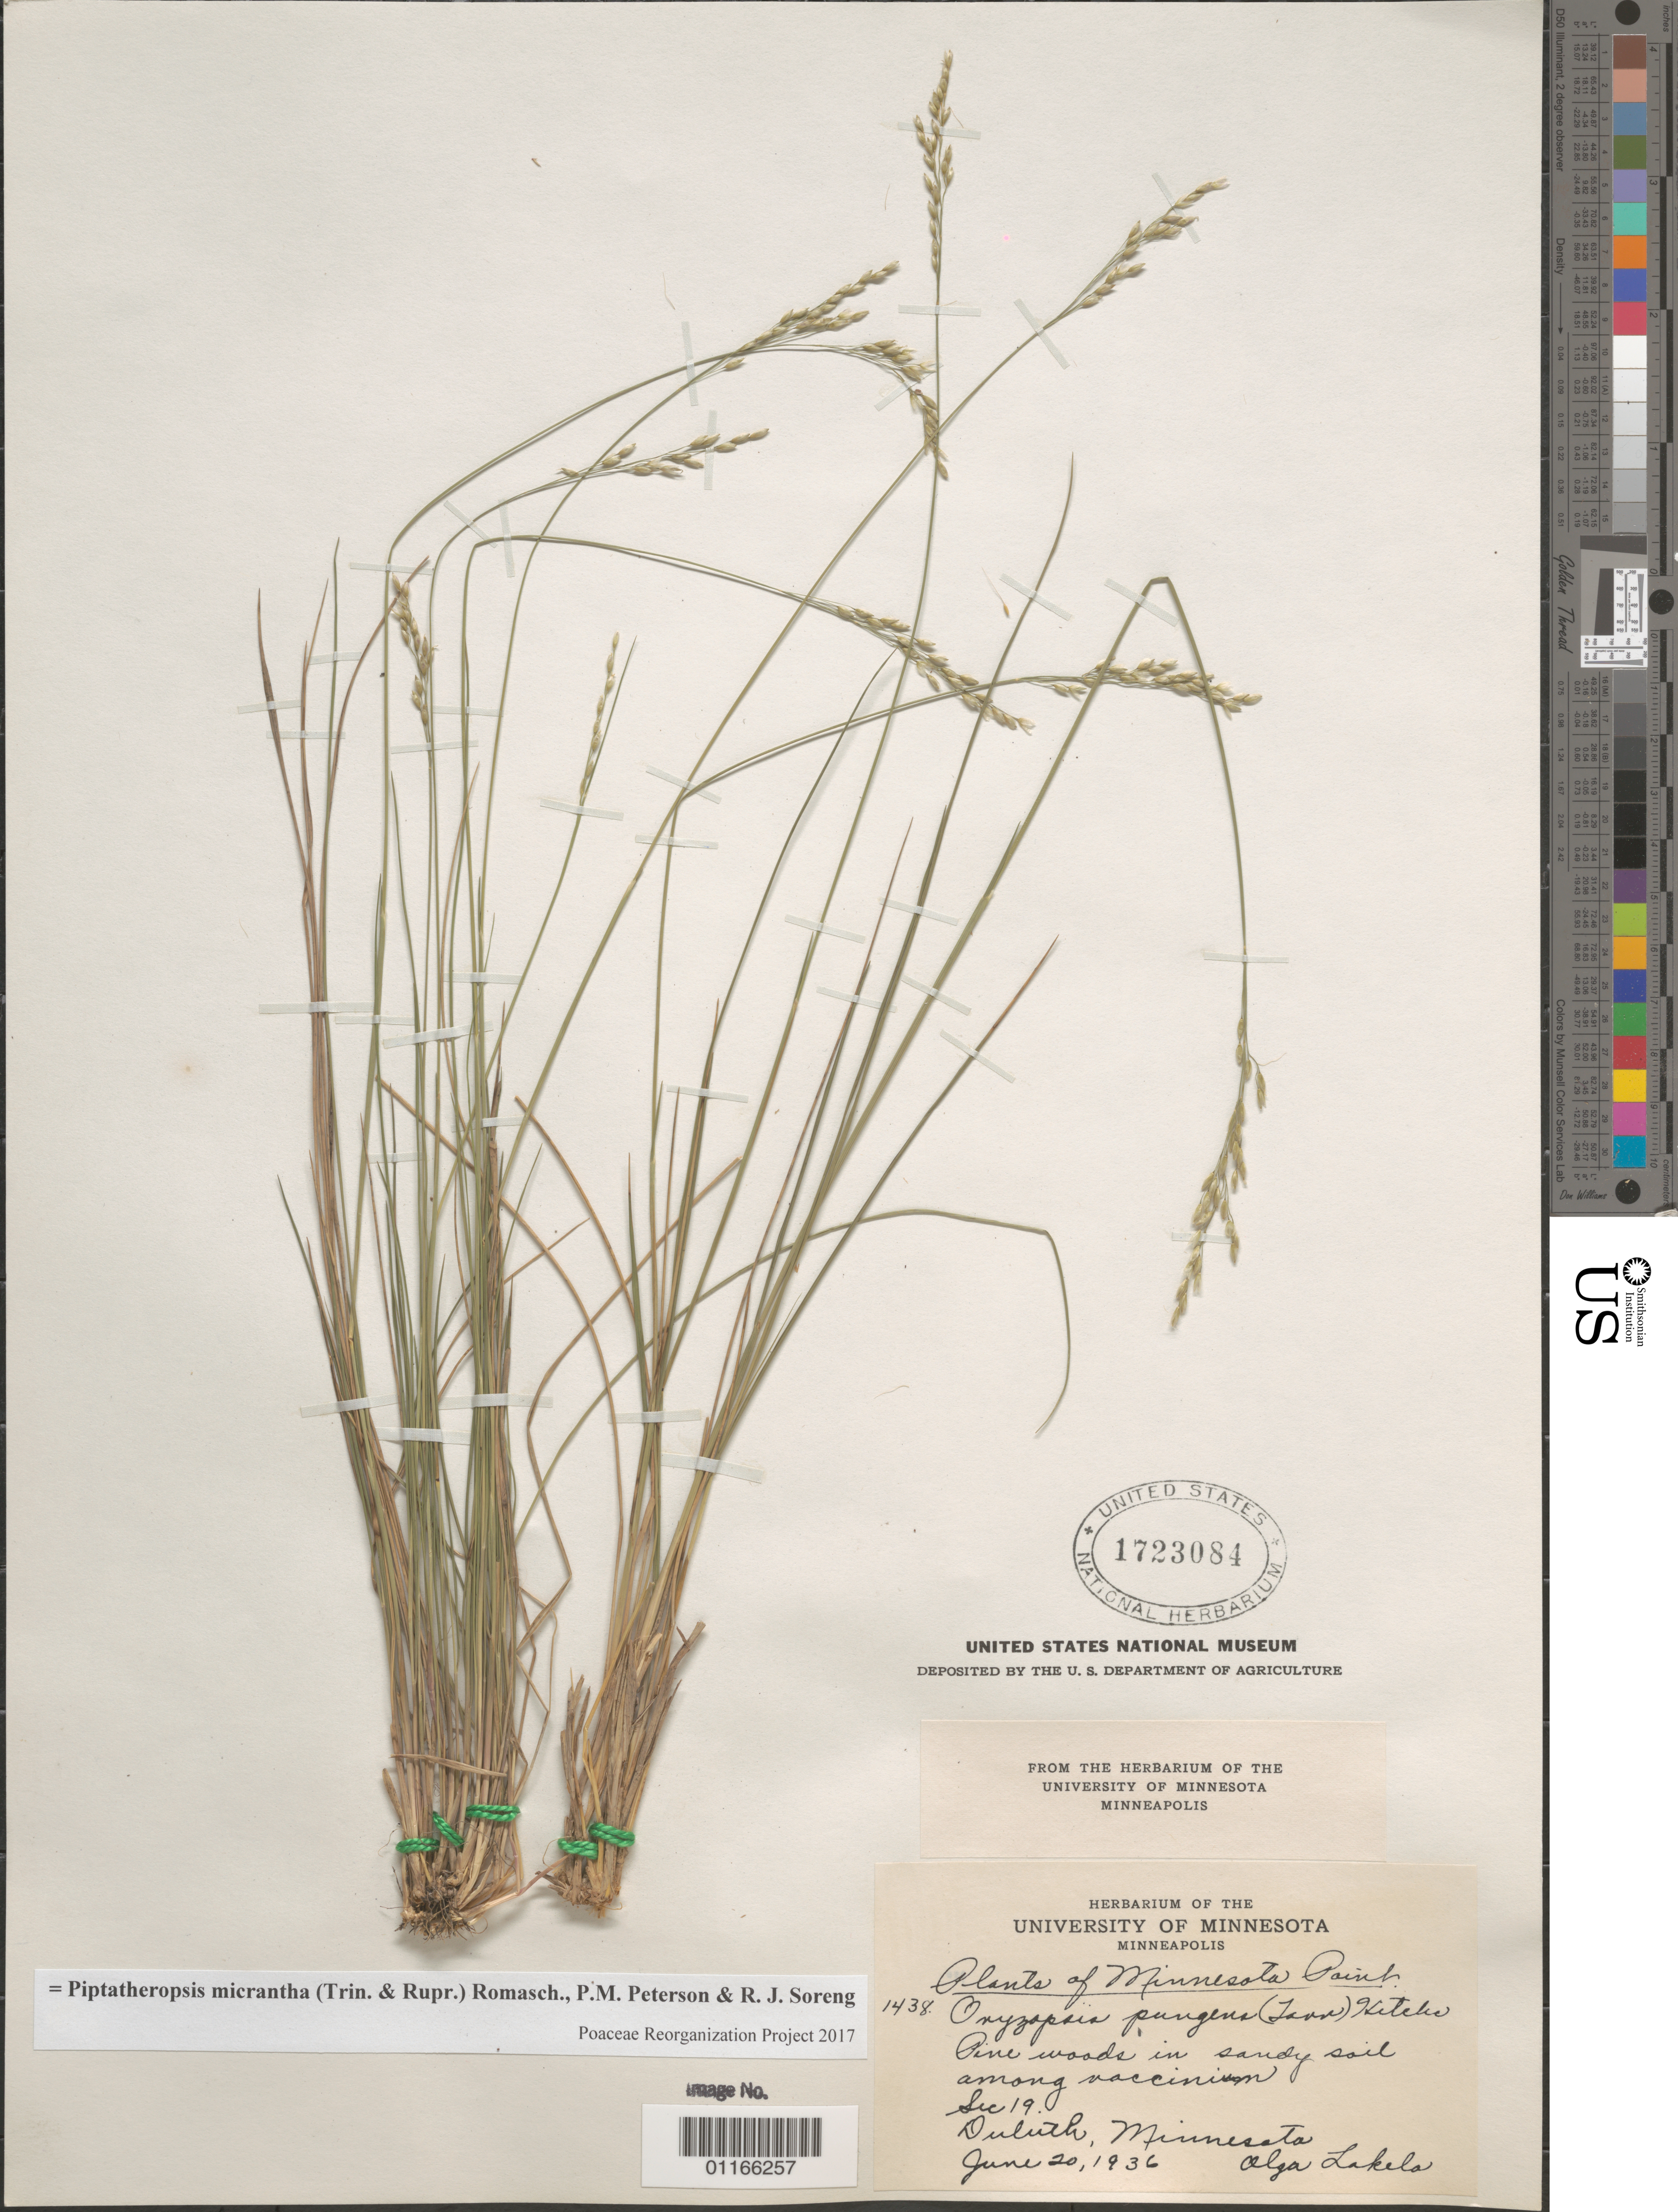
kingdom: Plantae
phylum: Tracheophyta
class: Liliopsida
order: Poales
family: Poaceae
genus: Piptatheropsis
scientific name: Piptatheropsis micrantha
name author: (Trin. & Rupr.) Romasch.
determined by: Poaceae Reorganization Project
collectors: O. K. Lakela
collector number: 1438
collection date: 1936-06-20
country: United States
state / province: Minnesota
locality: Sec 19. Duluth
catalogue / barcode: US 1723084